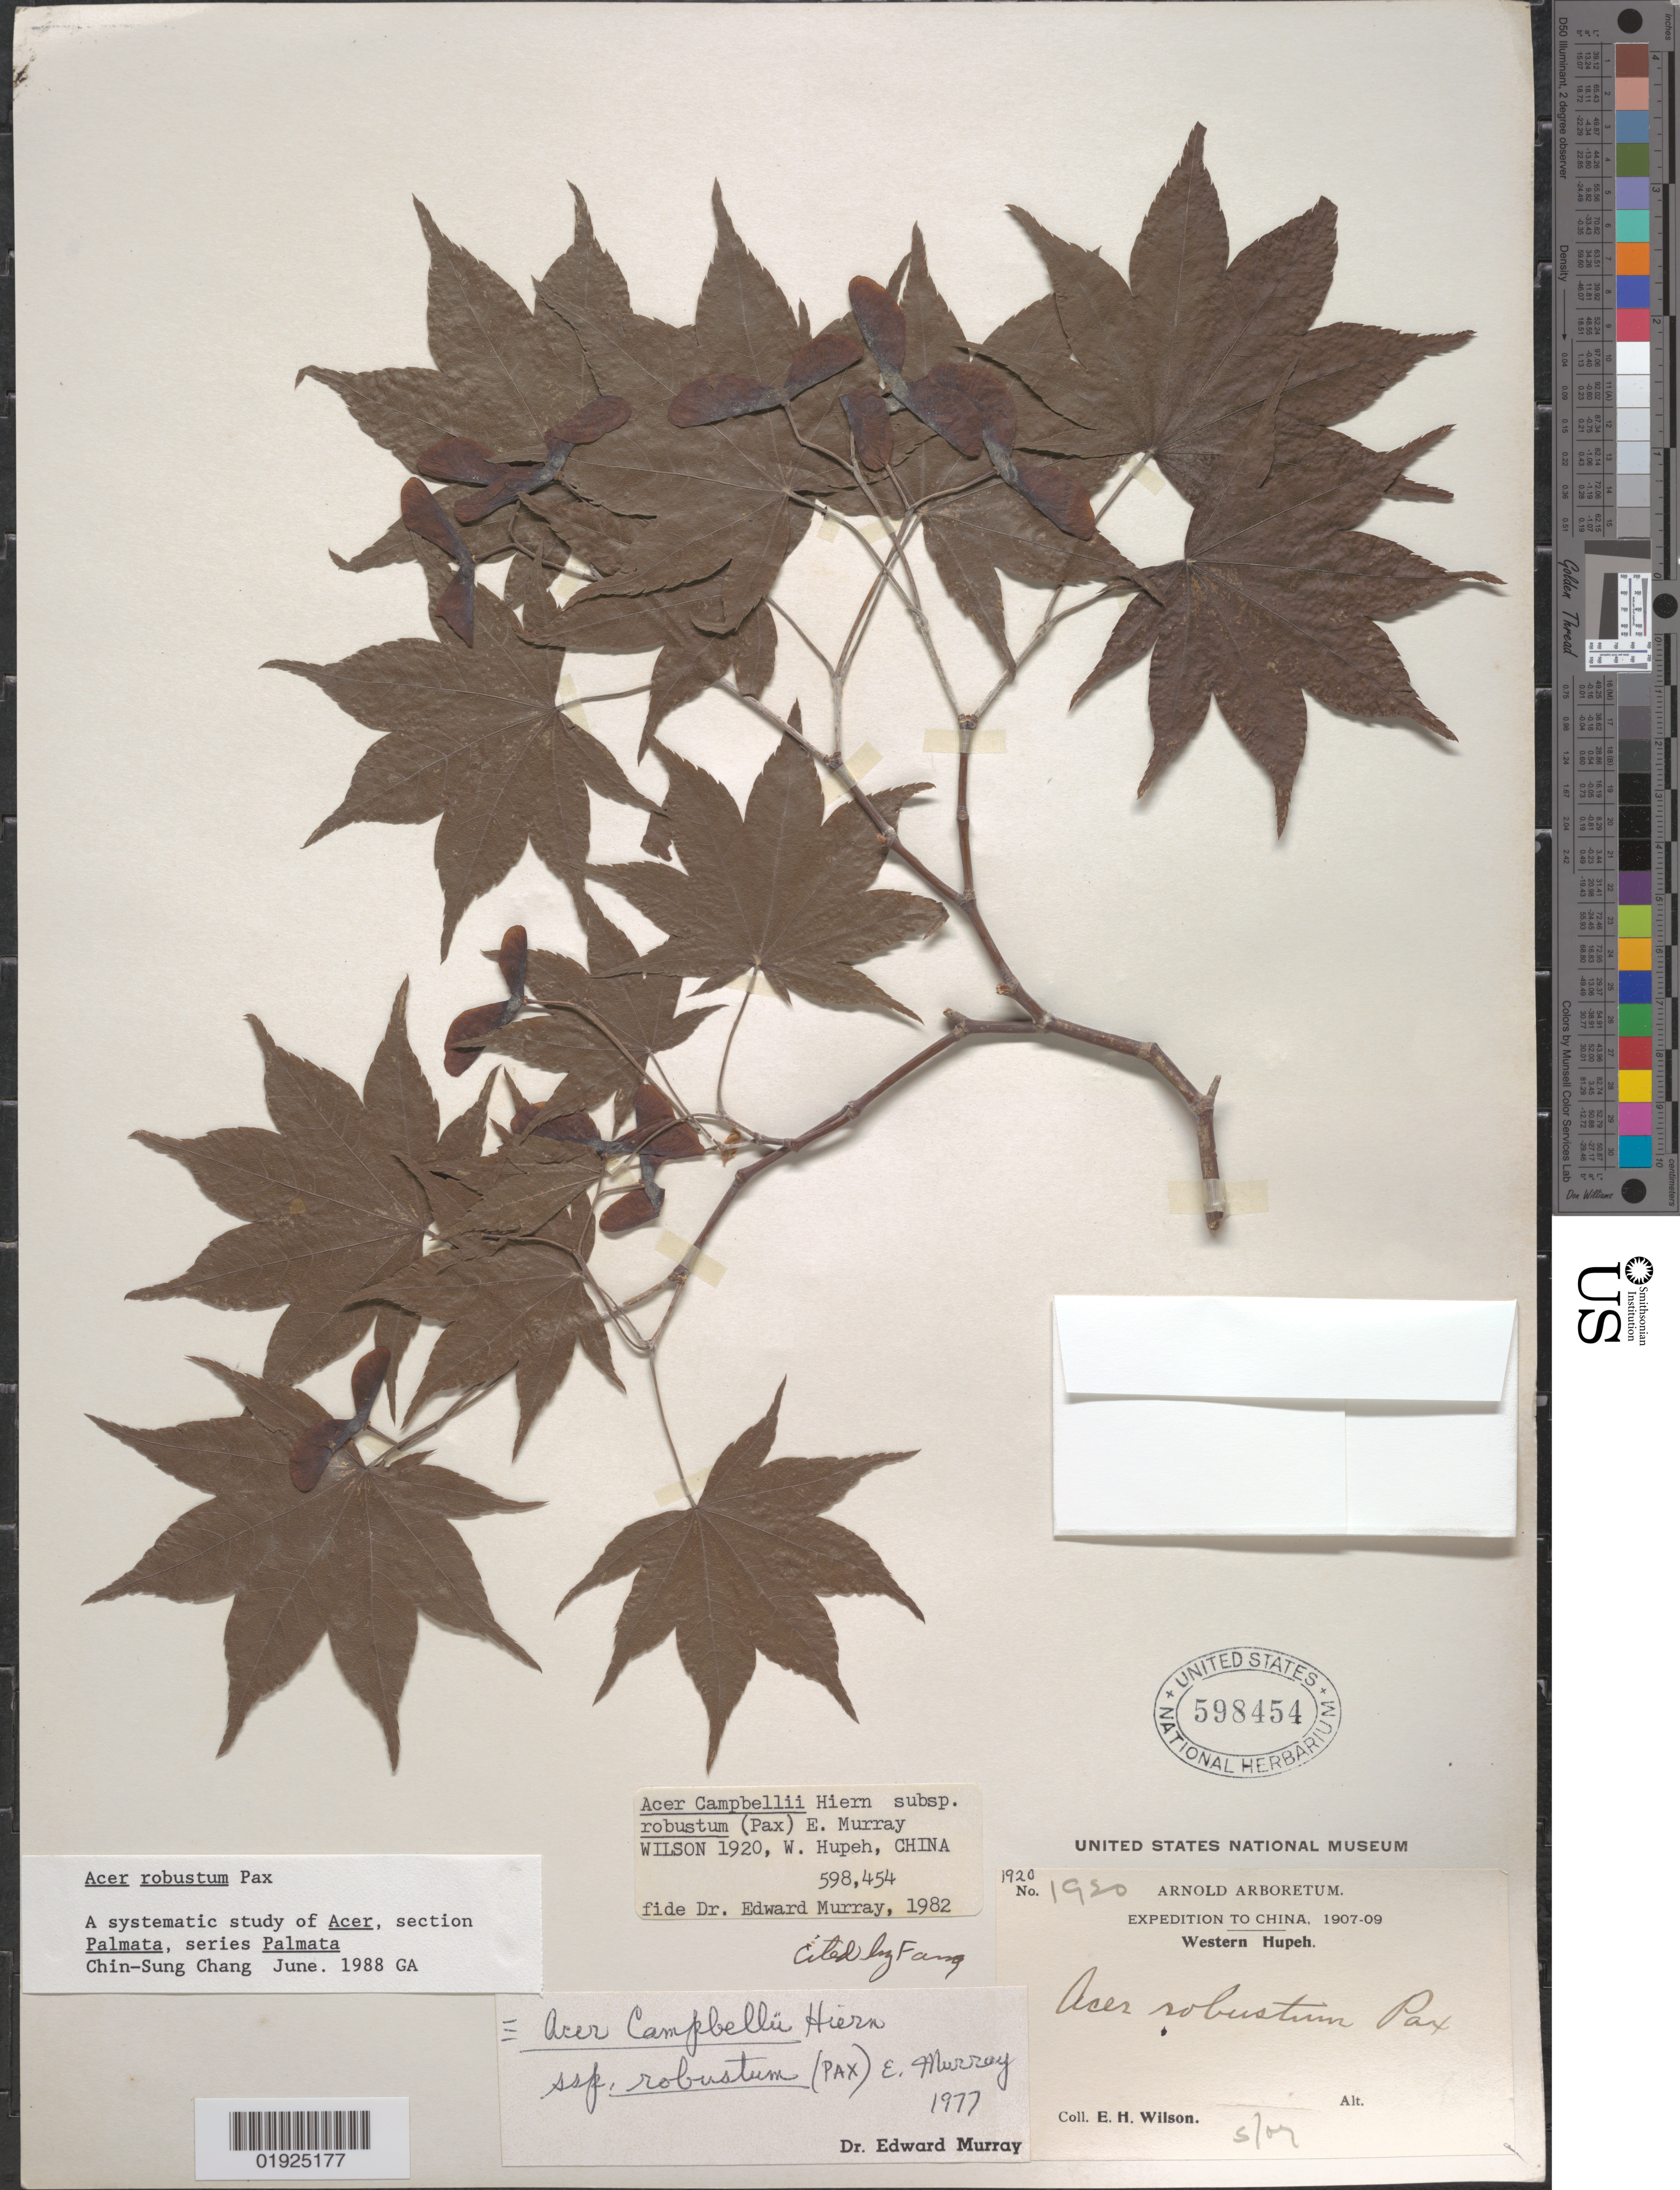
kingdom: Plantae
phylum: Tracheophyta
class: Magnoliopsida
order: Sapindales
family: Sapindaceae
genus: Acer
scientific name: Acer robustum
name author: Pax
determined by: Chang, C. S., (SNUA)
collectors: E. H. Wilson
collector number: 1920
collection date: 1907-05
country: China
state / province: Hebei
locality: Western Hupeh [Hubei]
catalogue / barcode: US 598454